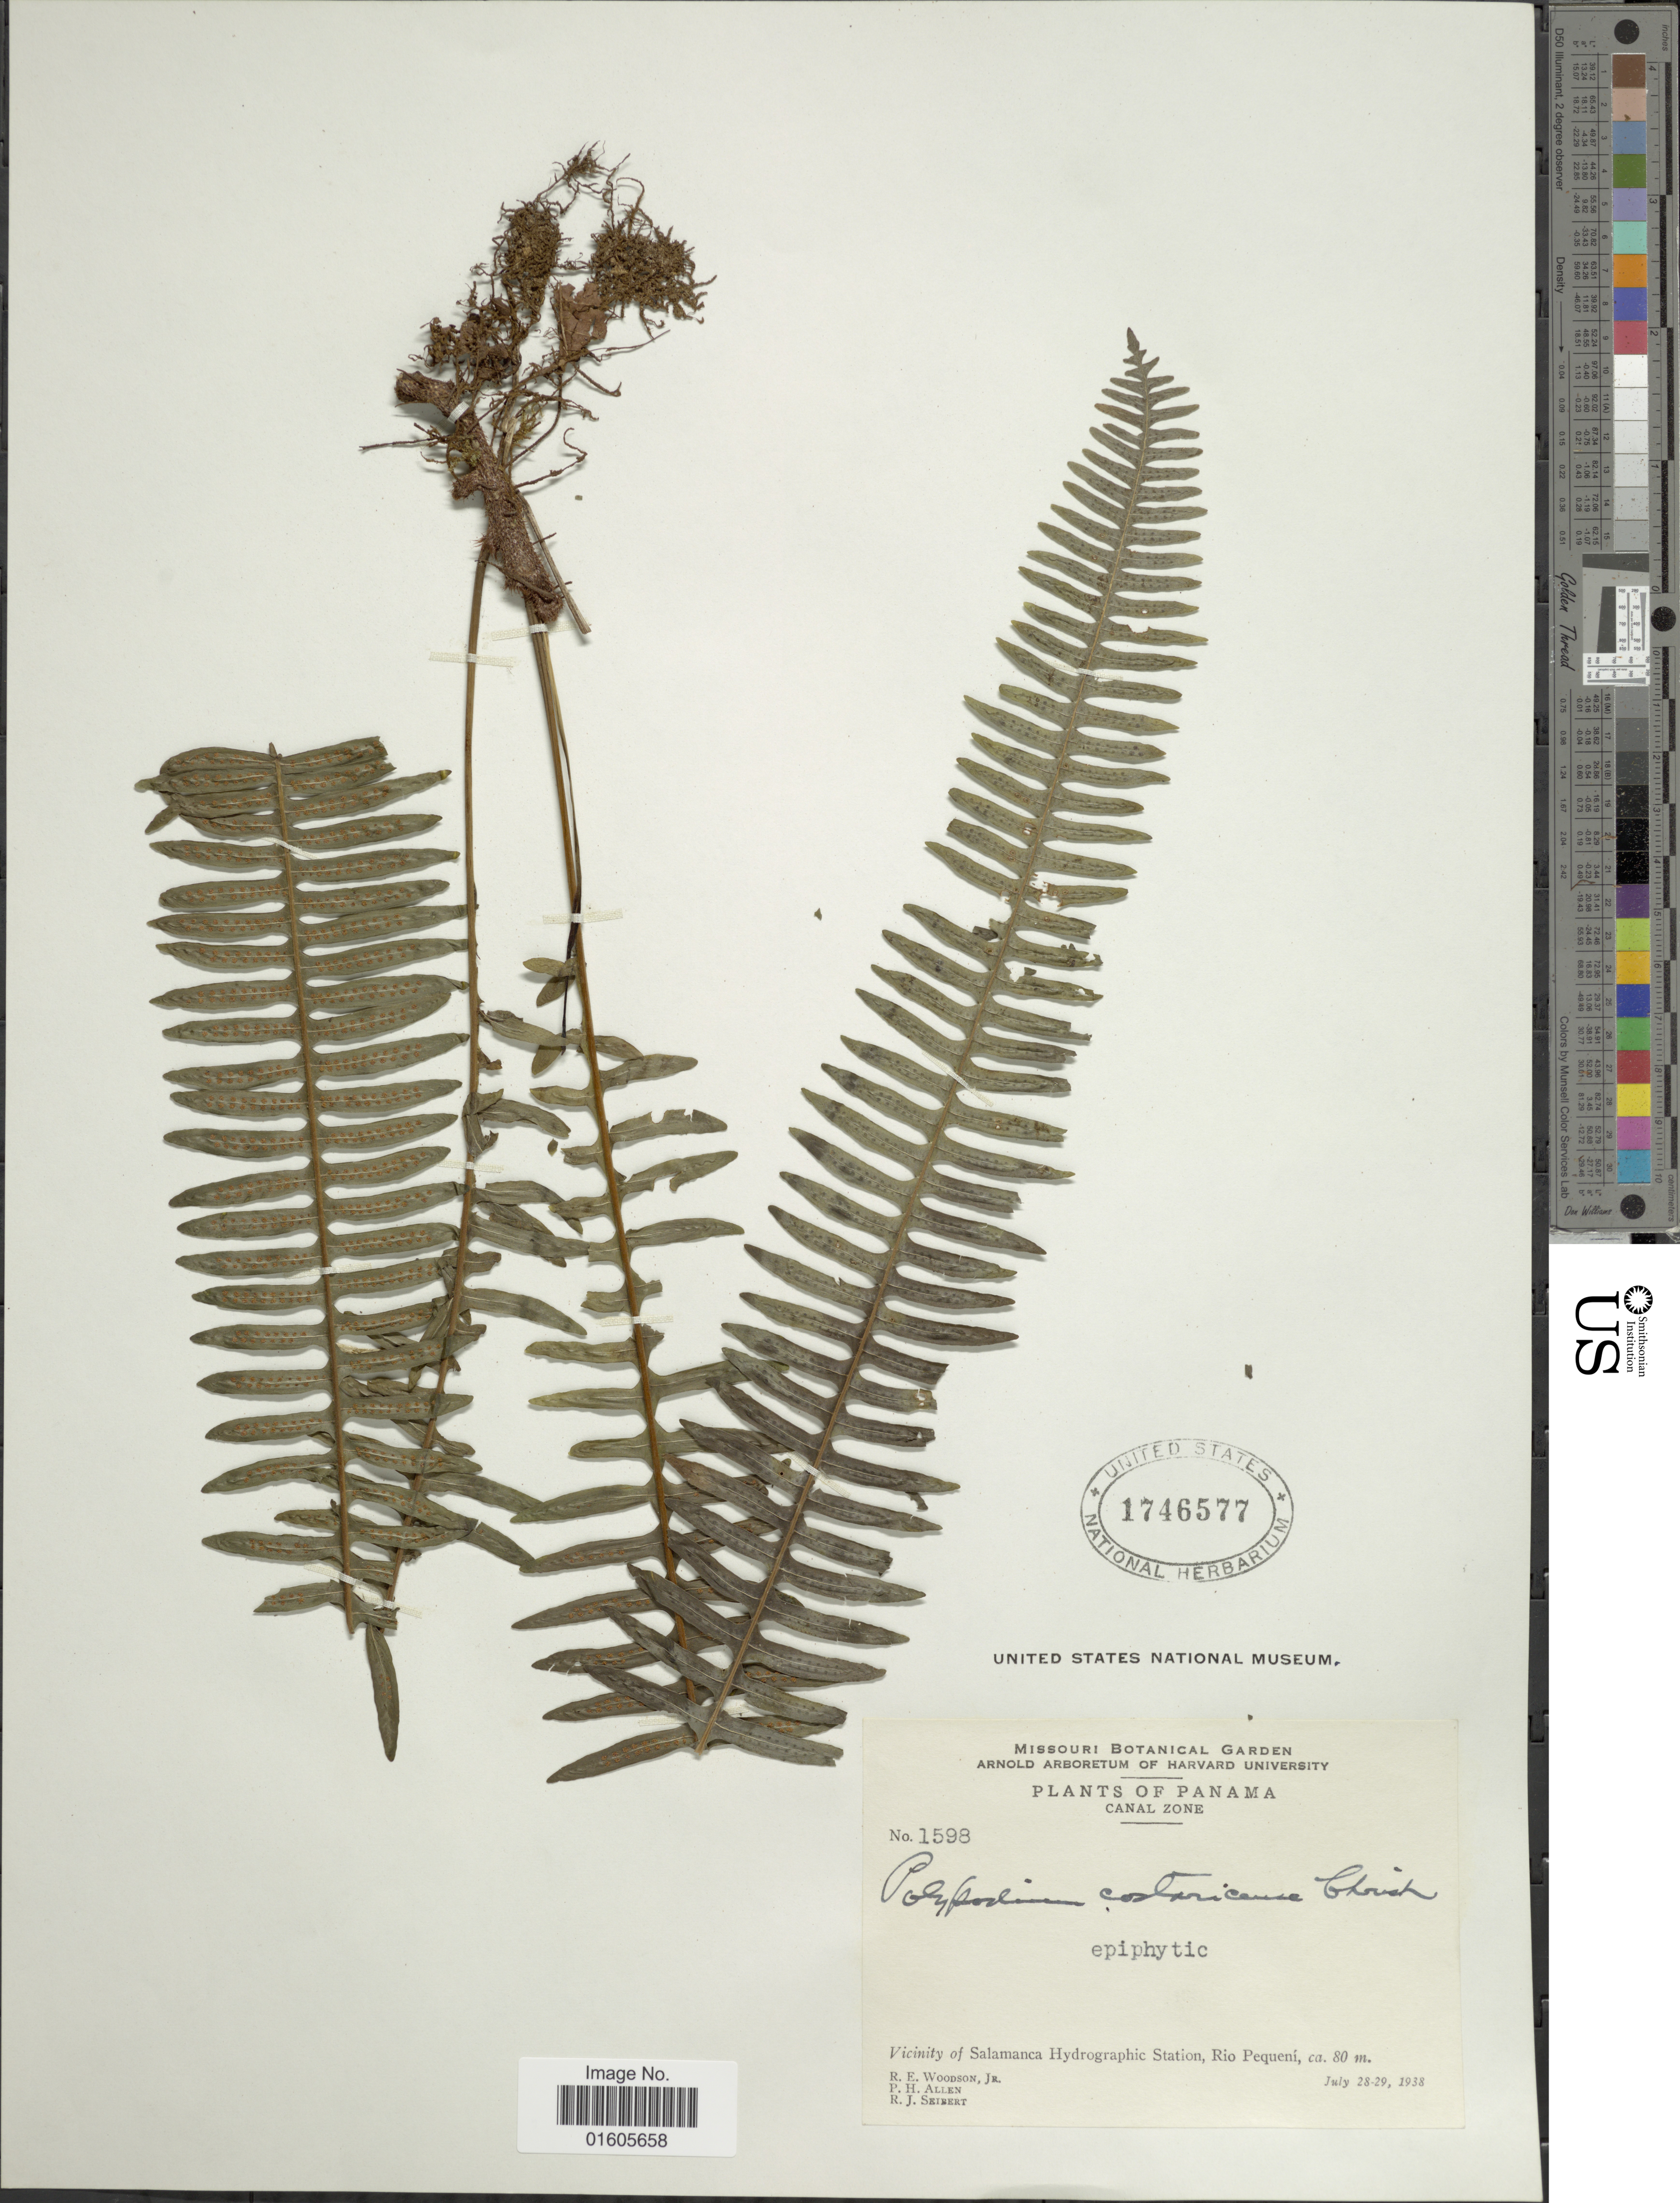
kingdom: Plantae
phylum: Tracheophyta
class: Polypodiopsida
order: Polypodiales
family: Polypodiaceae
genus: Serpocaulon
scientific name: Serpocaulon wagneri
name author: (Mett.) A.R. Sm.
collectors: R. E. Woodson, P. H. Allen & R. J. Seibert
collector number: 1598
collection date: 1938-07-28/1938-07-29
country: Panama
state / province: Colón / Panamá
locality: Vicinity of Salamanca Hydrographic Station, Rio Pequení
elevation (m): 80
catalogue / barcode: US 1746577